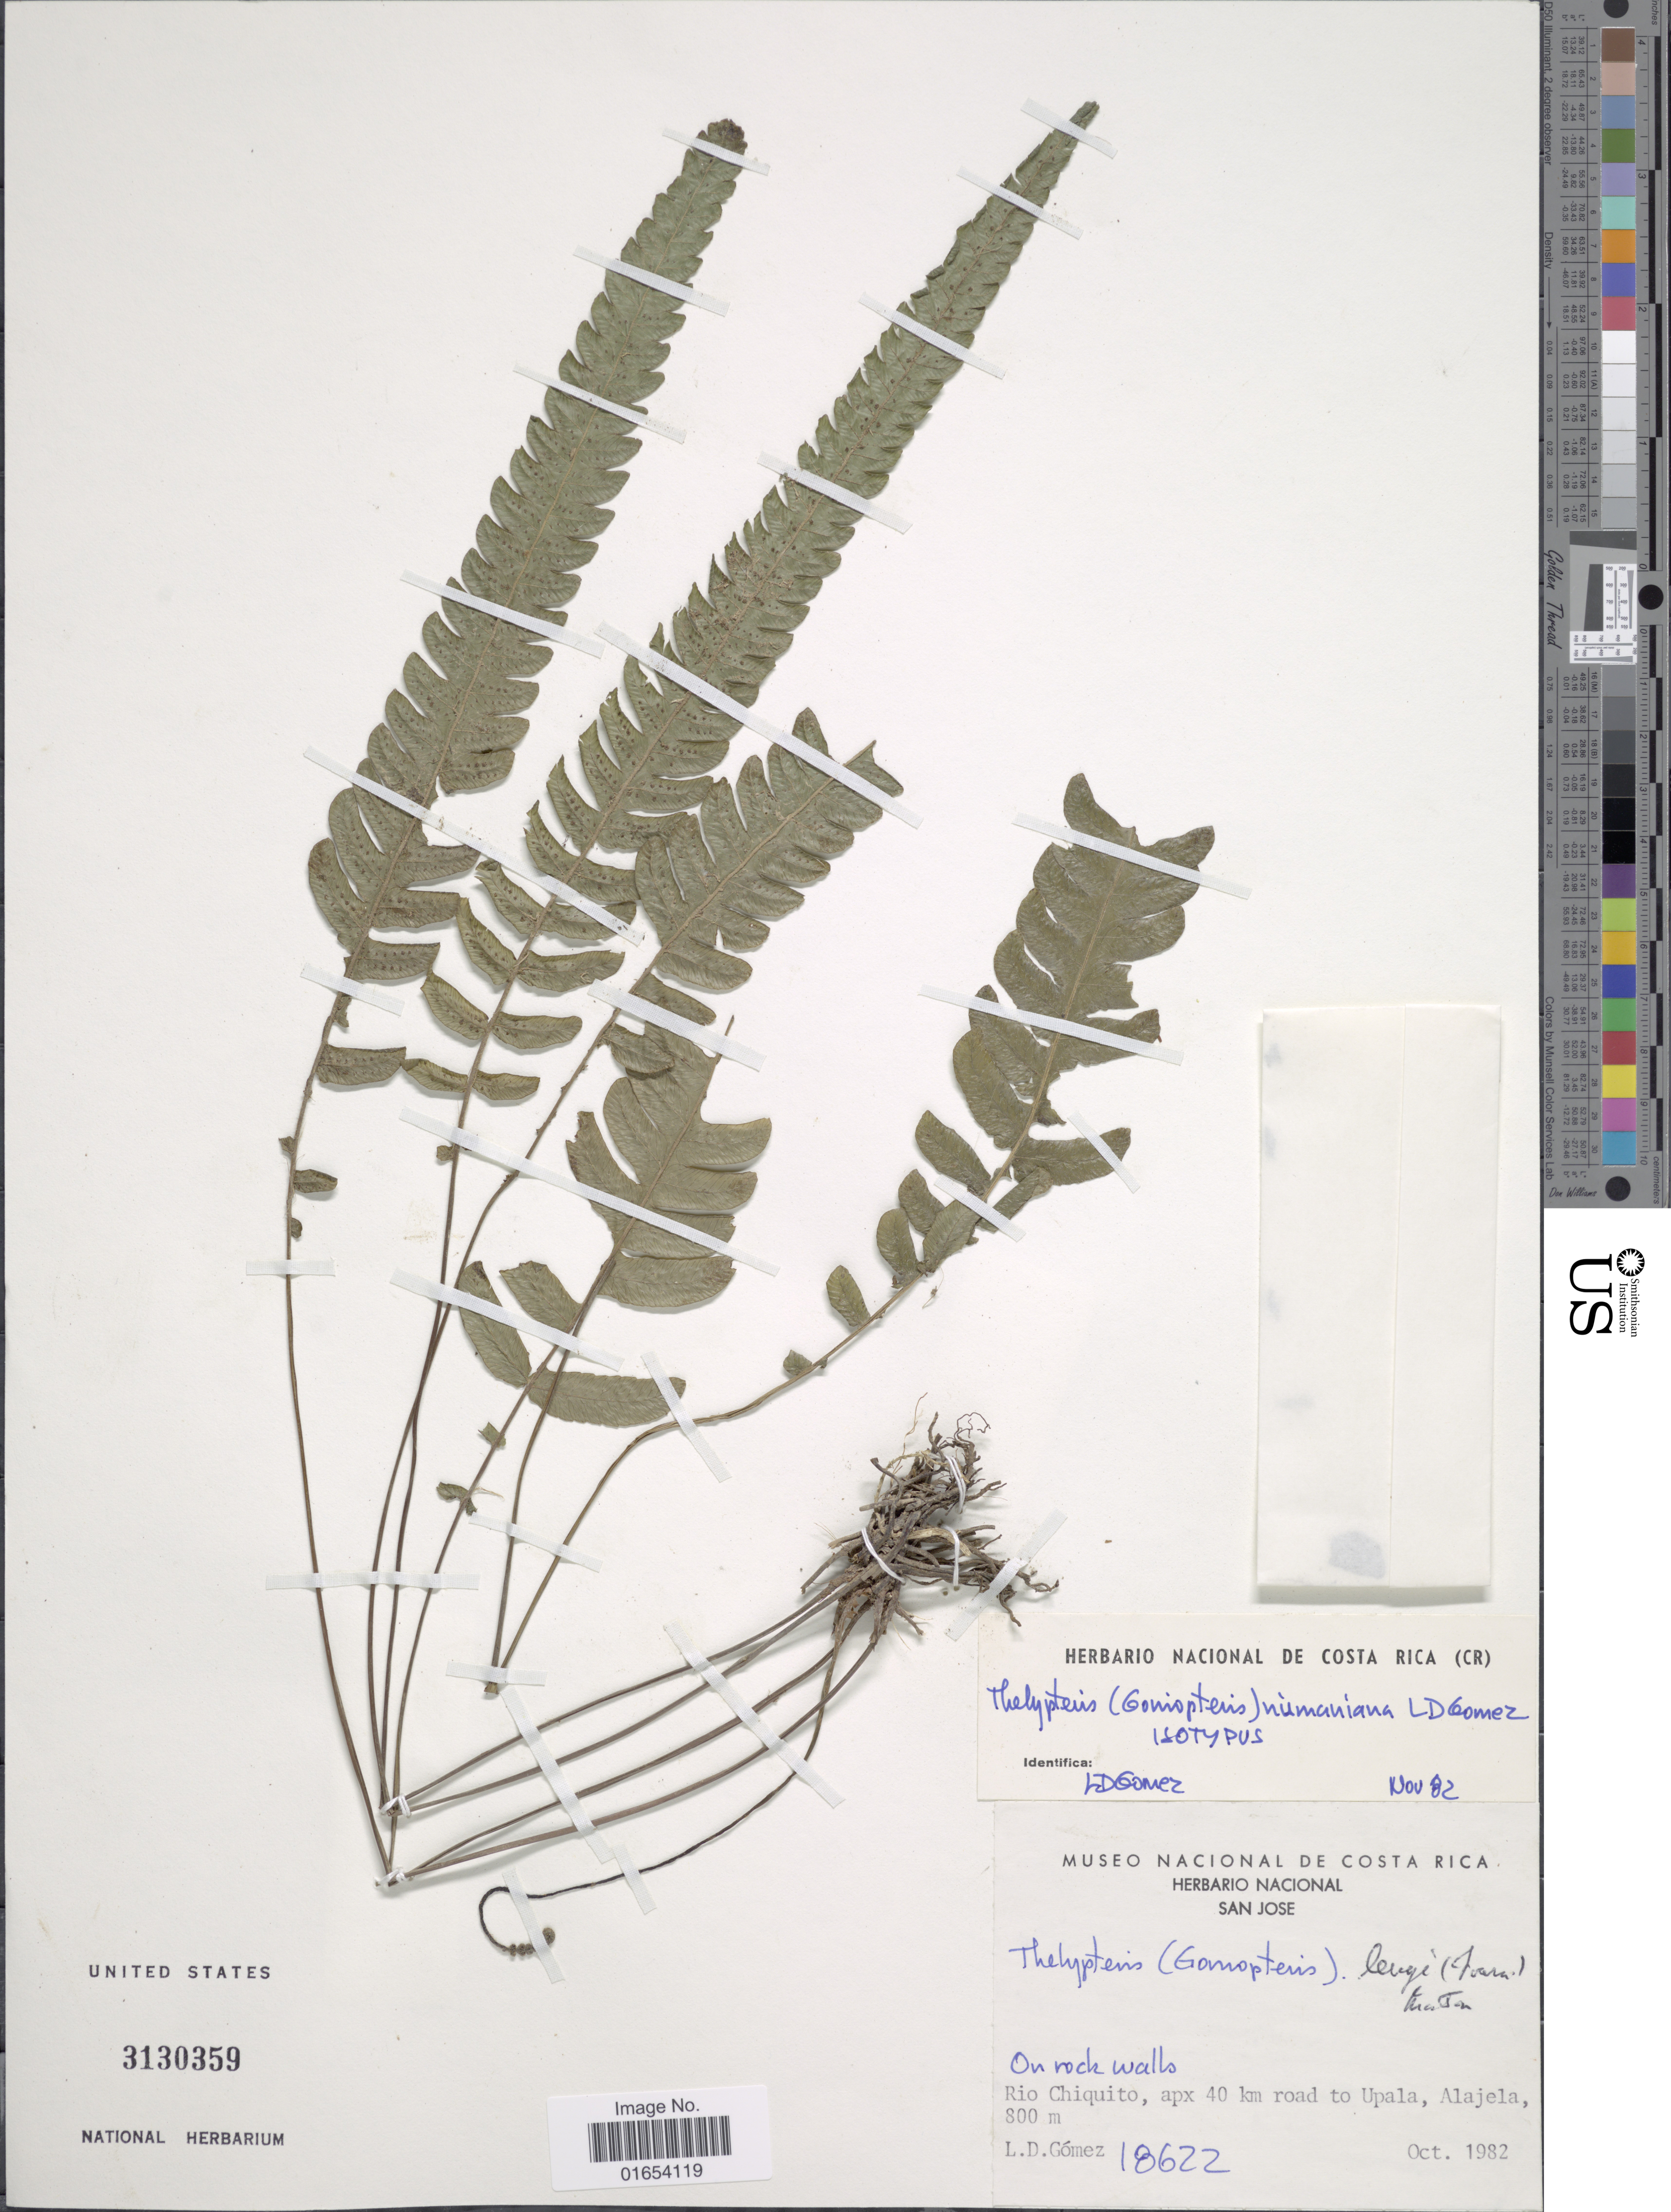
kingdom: Plantae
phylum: Tracheophyta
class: Polypodiopsida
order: Polypodiales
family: Thelypteridaceae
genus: Goniopteris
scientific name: Goniopteris levyi (E. Fourn.) comb. nov., ined 2015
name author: (E. Fourn.)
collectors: L. Gomez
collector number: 18622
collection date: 1982-10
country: Costa Rica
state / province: Alajuela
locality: Rio Chiquito, apx 40 km road to Upala, Alajela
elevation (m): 800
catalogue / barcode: US 3130359